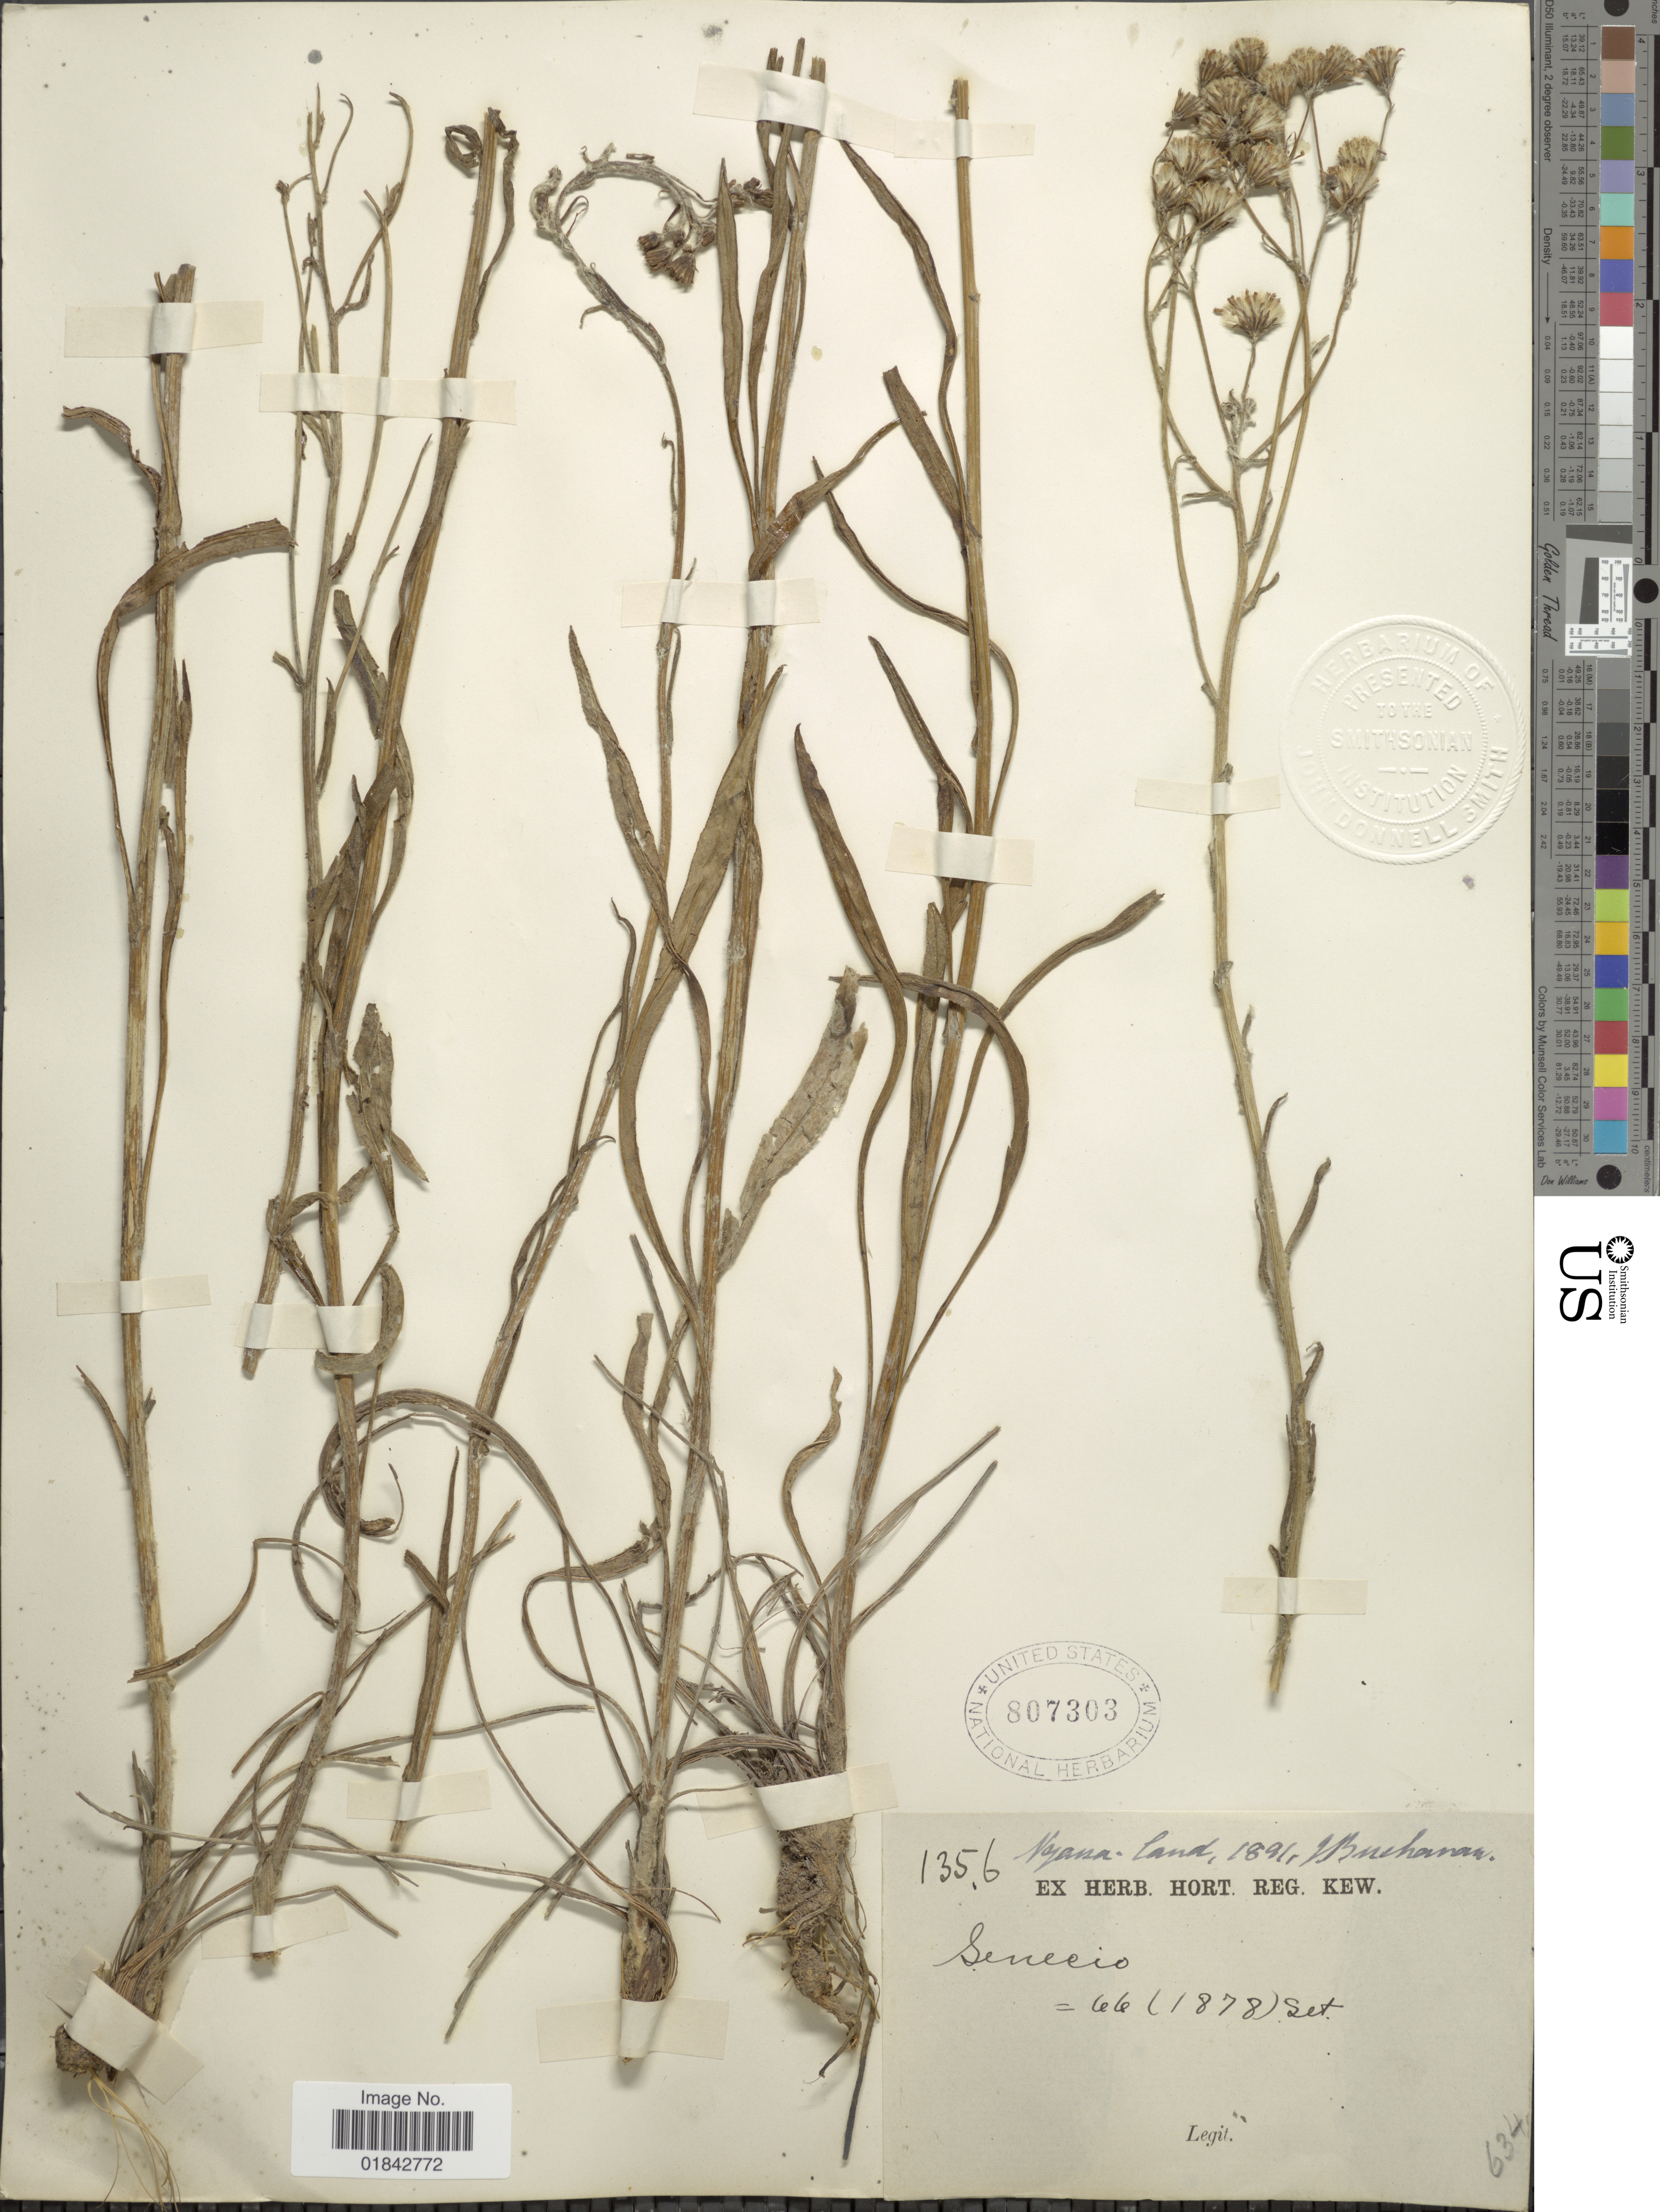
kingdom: Plantae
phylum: Tracheophyta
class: Magnoliopsida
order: Asterales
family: Asteraceae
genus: Senecio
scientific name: Senecio sp.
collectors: J. Buchanan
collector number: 1356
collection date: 1891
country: Malawi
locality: Nyassa-land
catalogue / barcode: US 807303